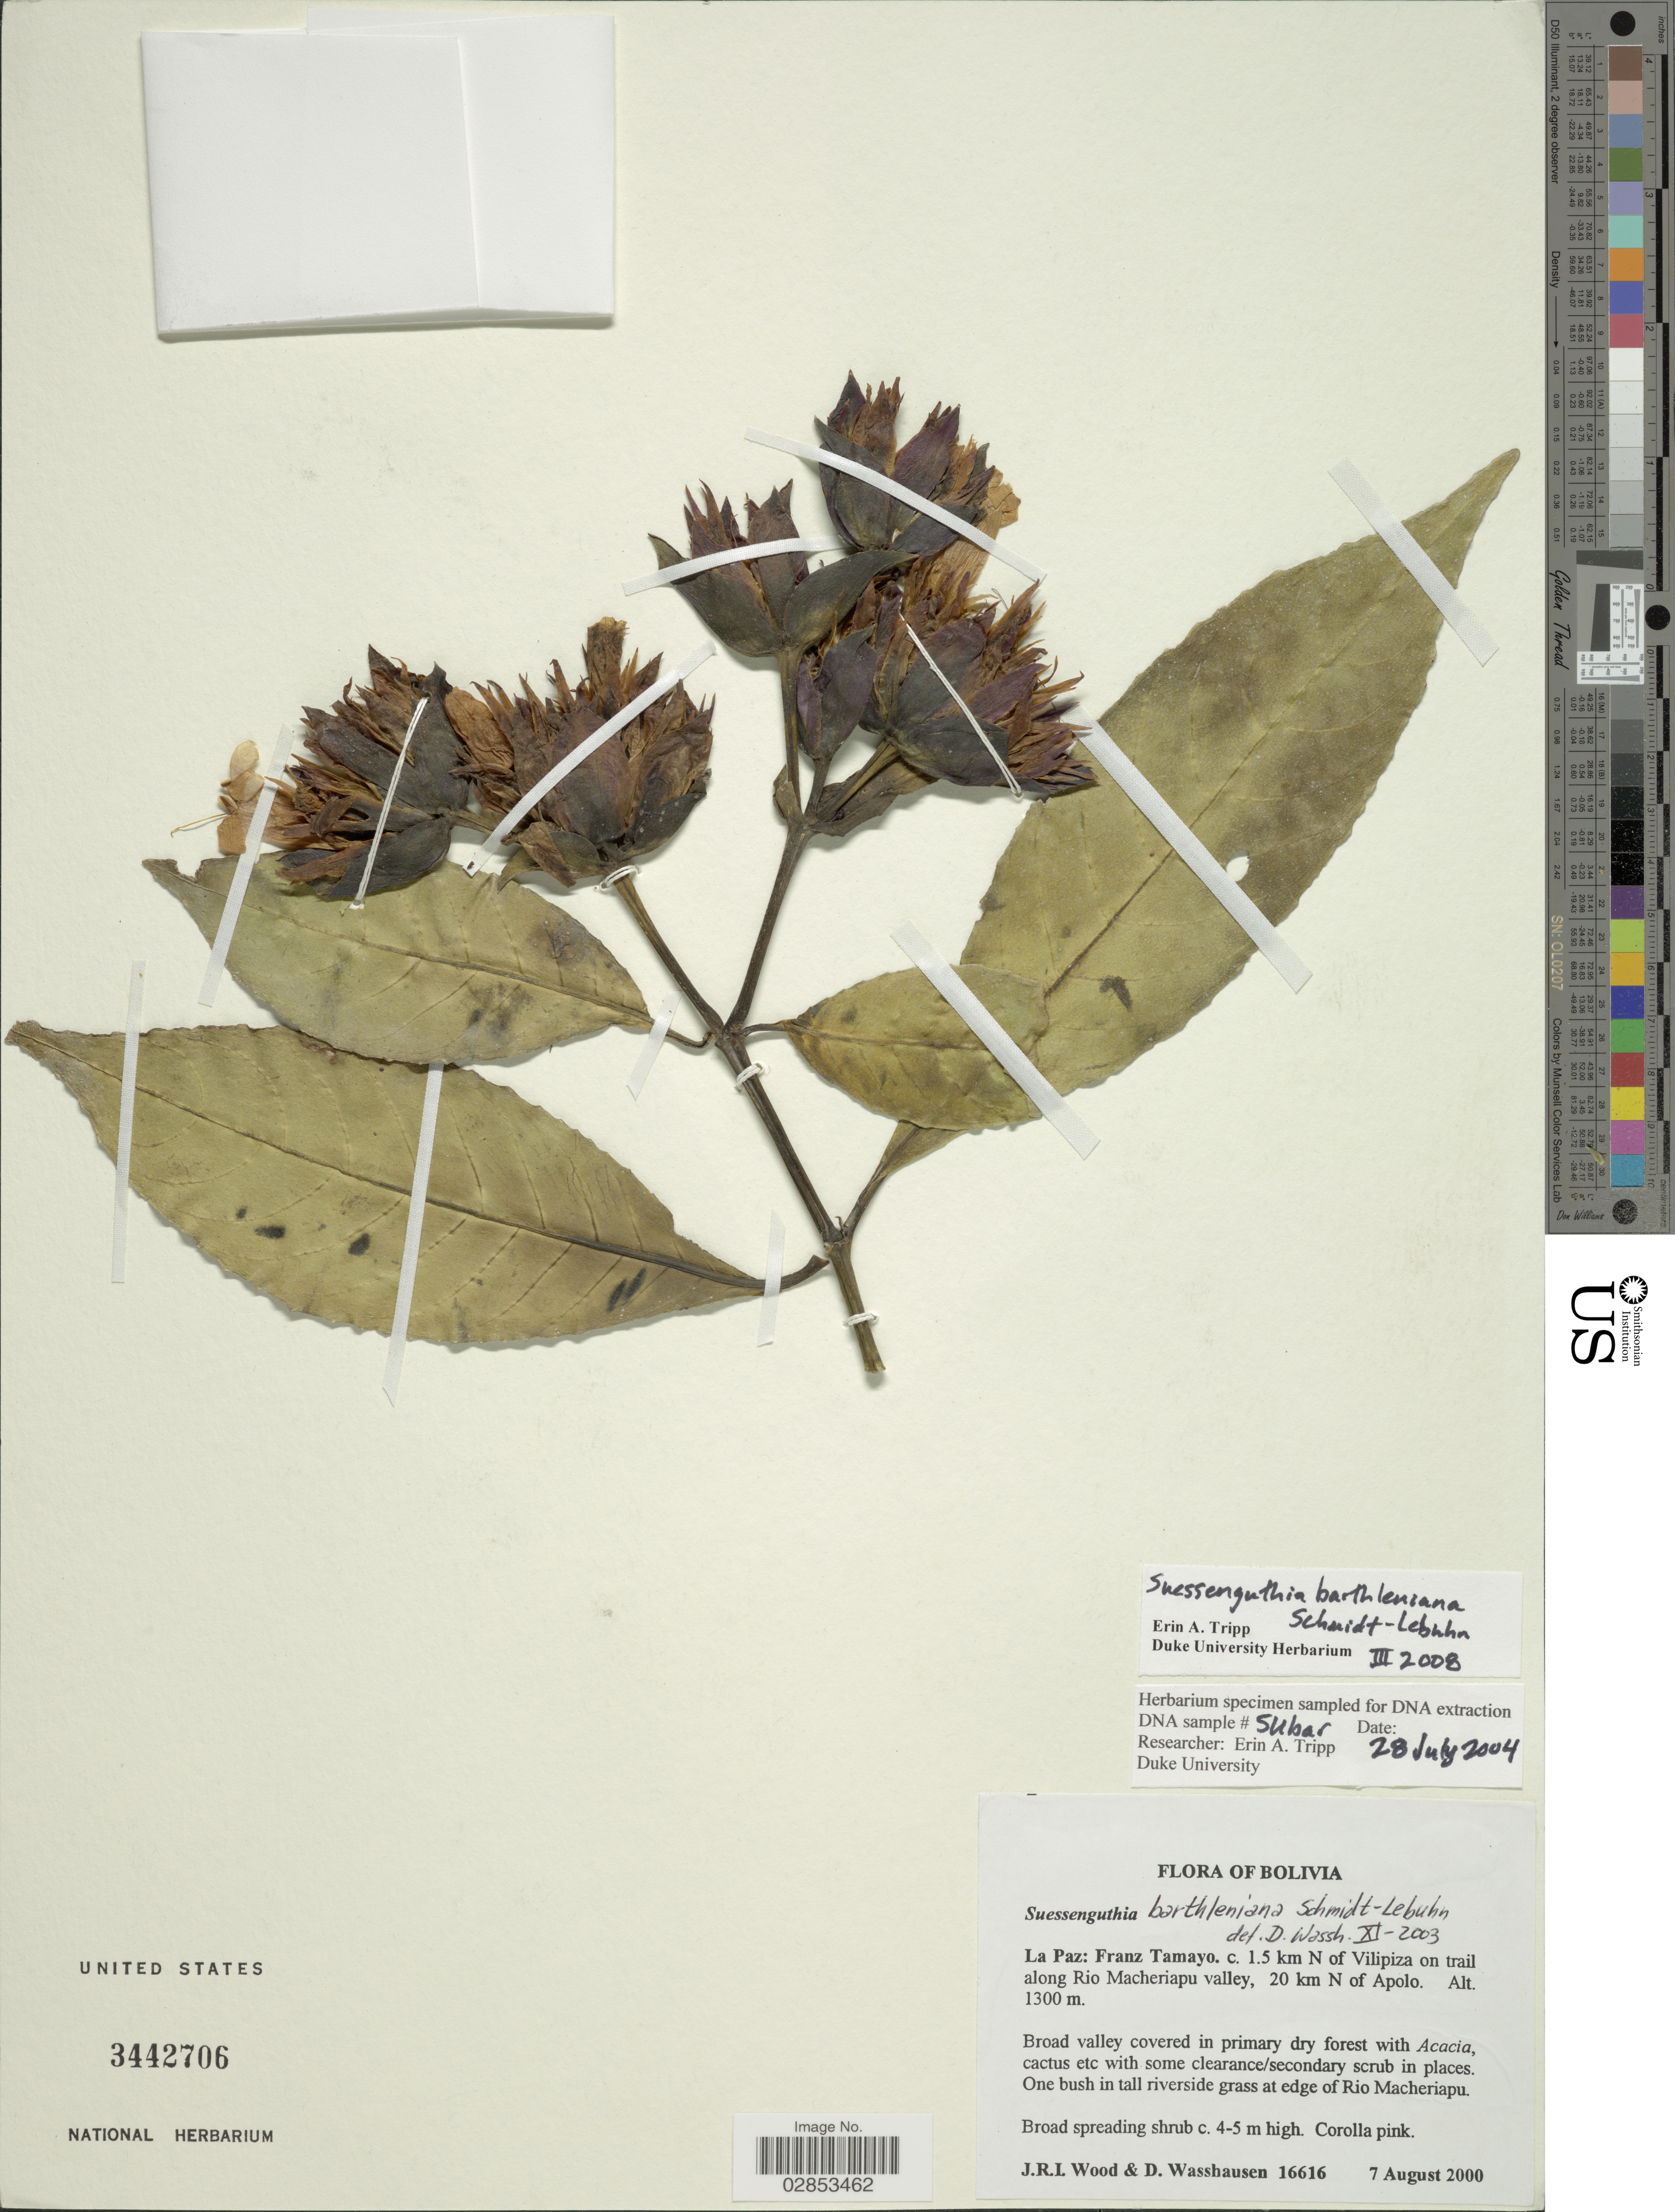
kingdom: Plantae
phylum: Tracheophyta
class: Magnoliopsida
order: Lamiales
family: Acanthaceae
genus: Suessenguthia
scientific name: Suessenguthia barthleniana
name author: Schmidt-Leb.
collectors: J. R. I. Wood & D. C. Wasshausen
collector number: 16616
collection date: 2000-08-07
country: Bolivia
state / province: La Paz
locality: Franz Tamayo. c. 1.5 km N of Vilipiza on trail along Rio Macheriapu valley, 20 km N of Apolo.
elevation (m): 1300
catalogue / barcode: US 3442706